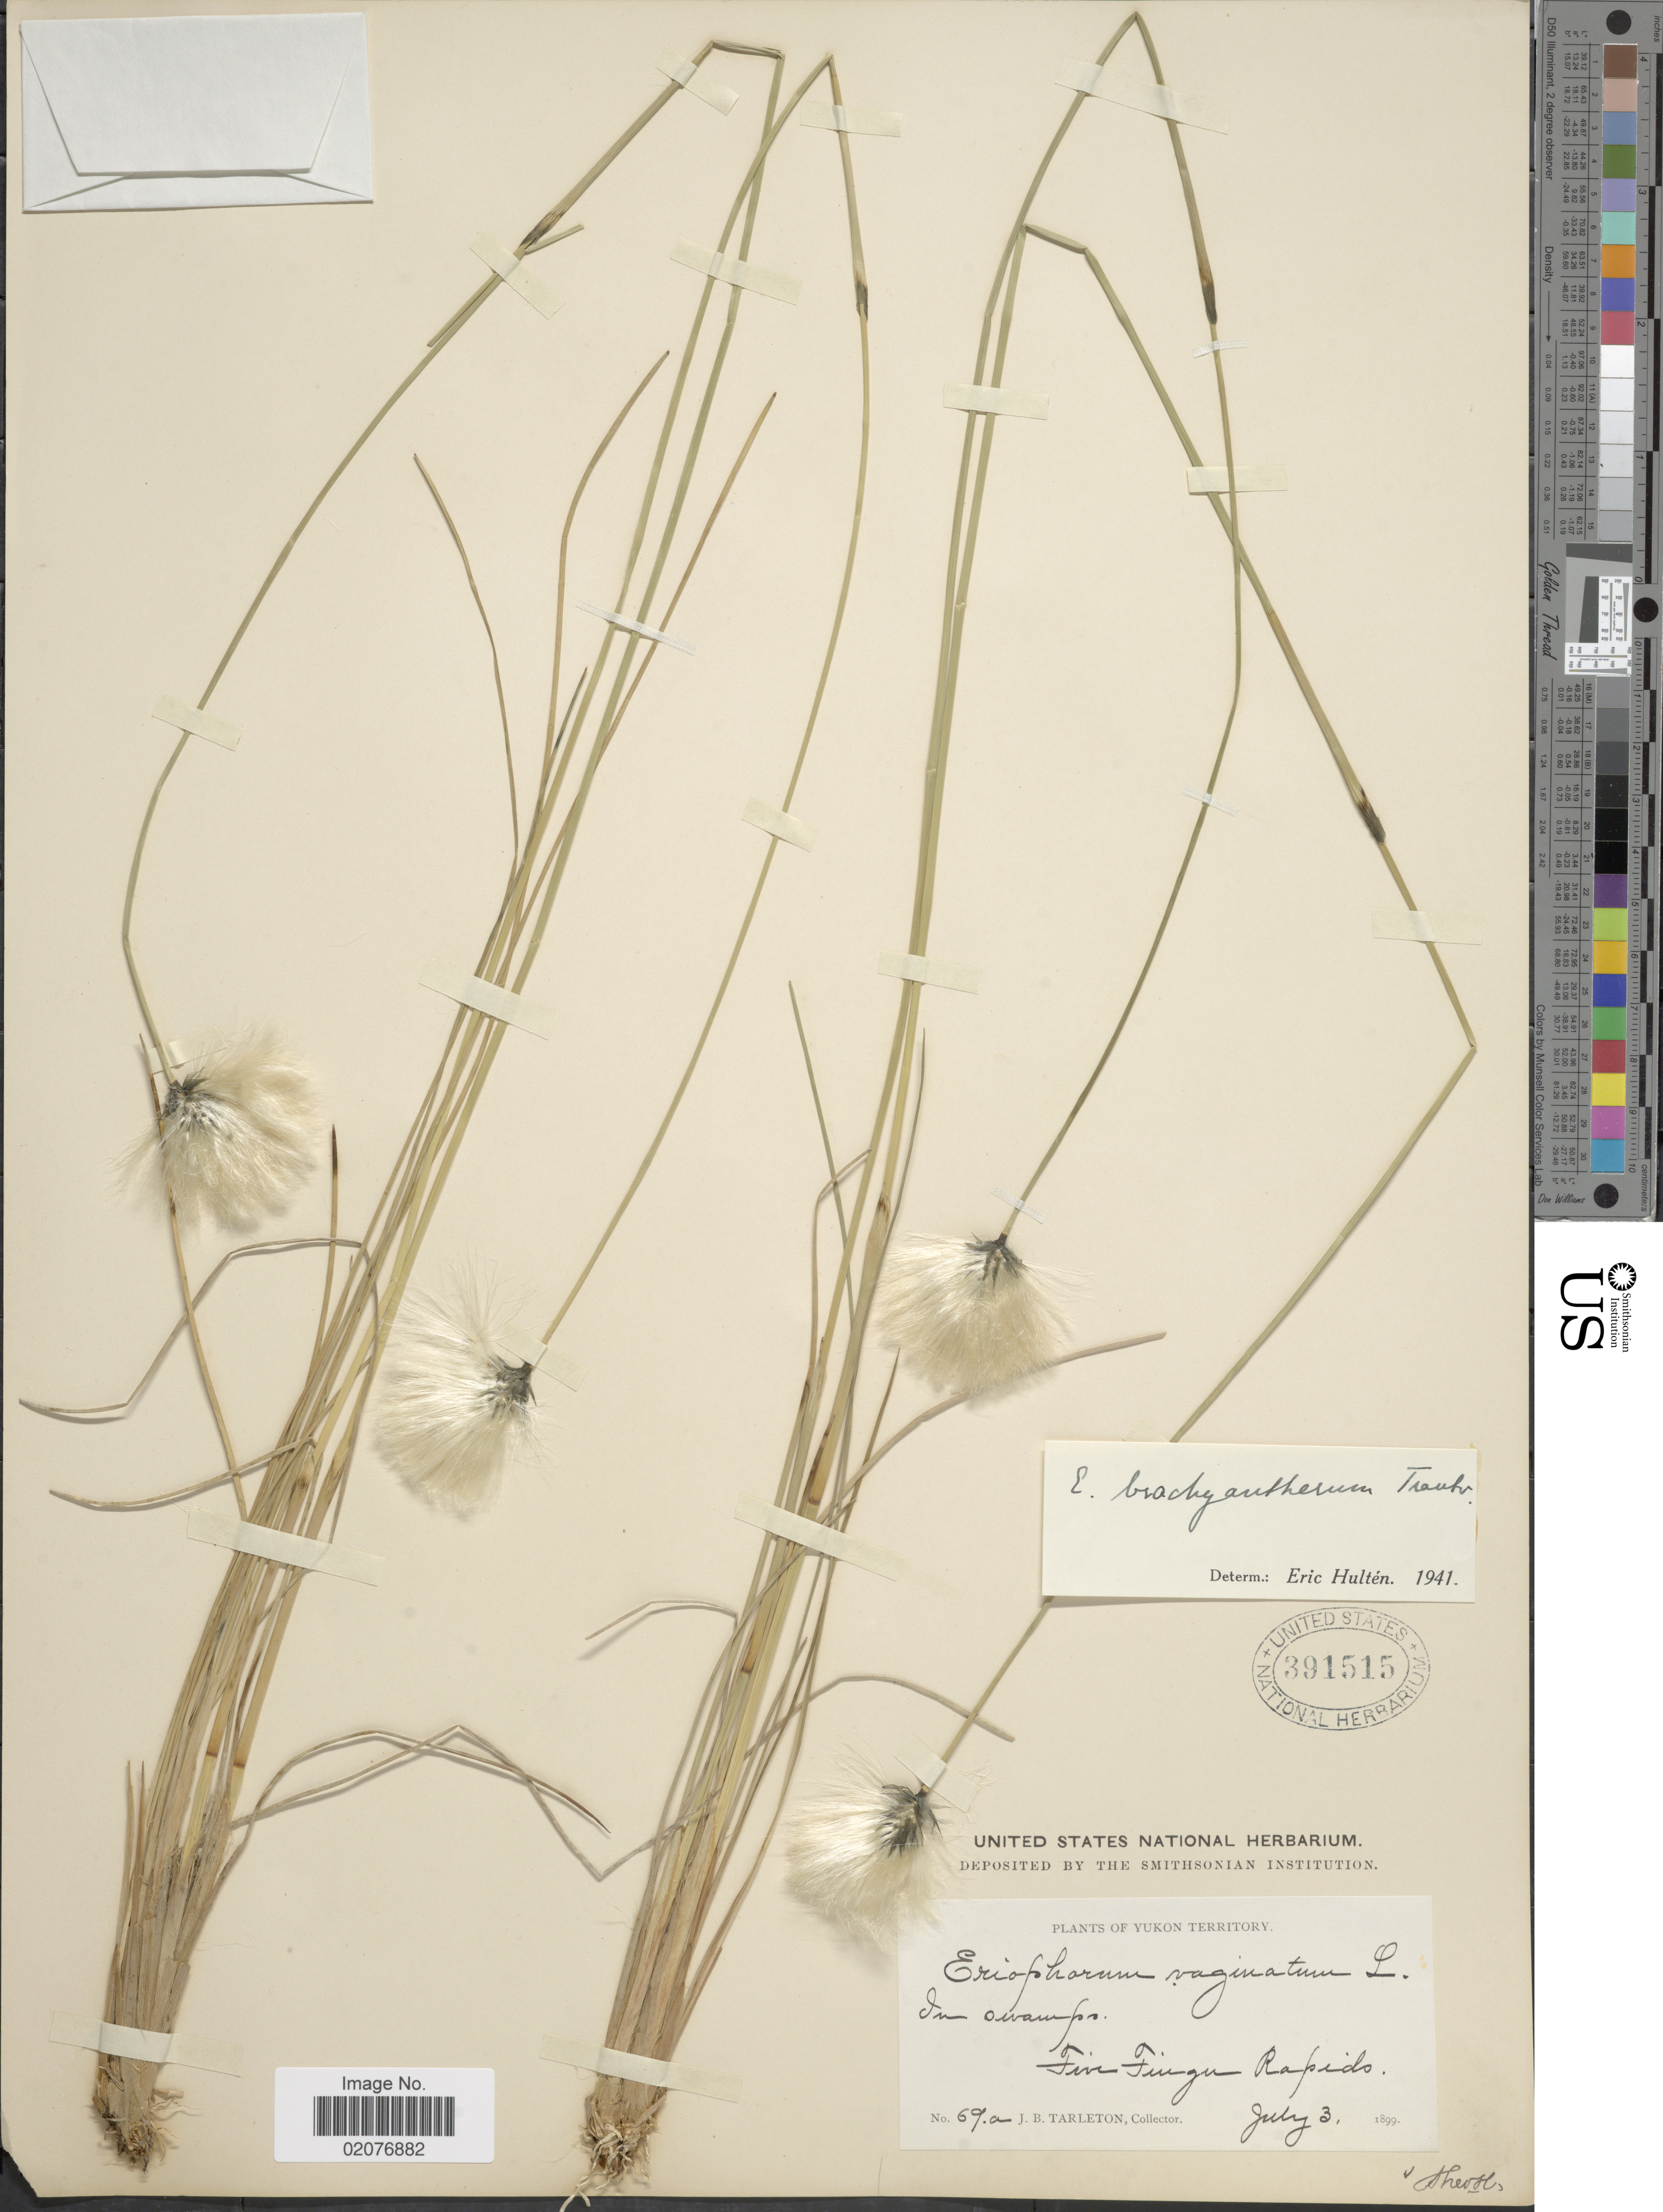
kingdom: Plantae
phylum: Tracheophyta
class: Liliopsida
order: Poales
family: Cyperaceae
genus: Eriophorum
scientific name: Eriophorum brachyantherum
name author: Trautv. & C.A. Mey.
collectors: J. Tarleton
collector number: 69a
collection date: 1899-07-03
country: Canada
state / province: Yukon Territory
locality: In swamps, Five Finger Rapids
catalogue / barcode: US 391515